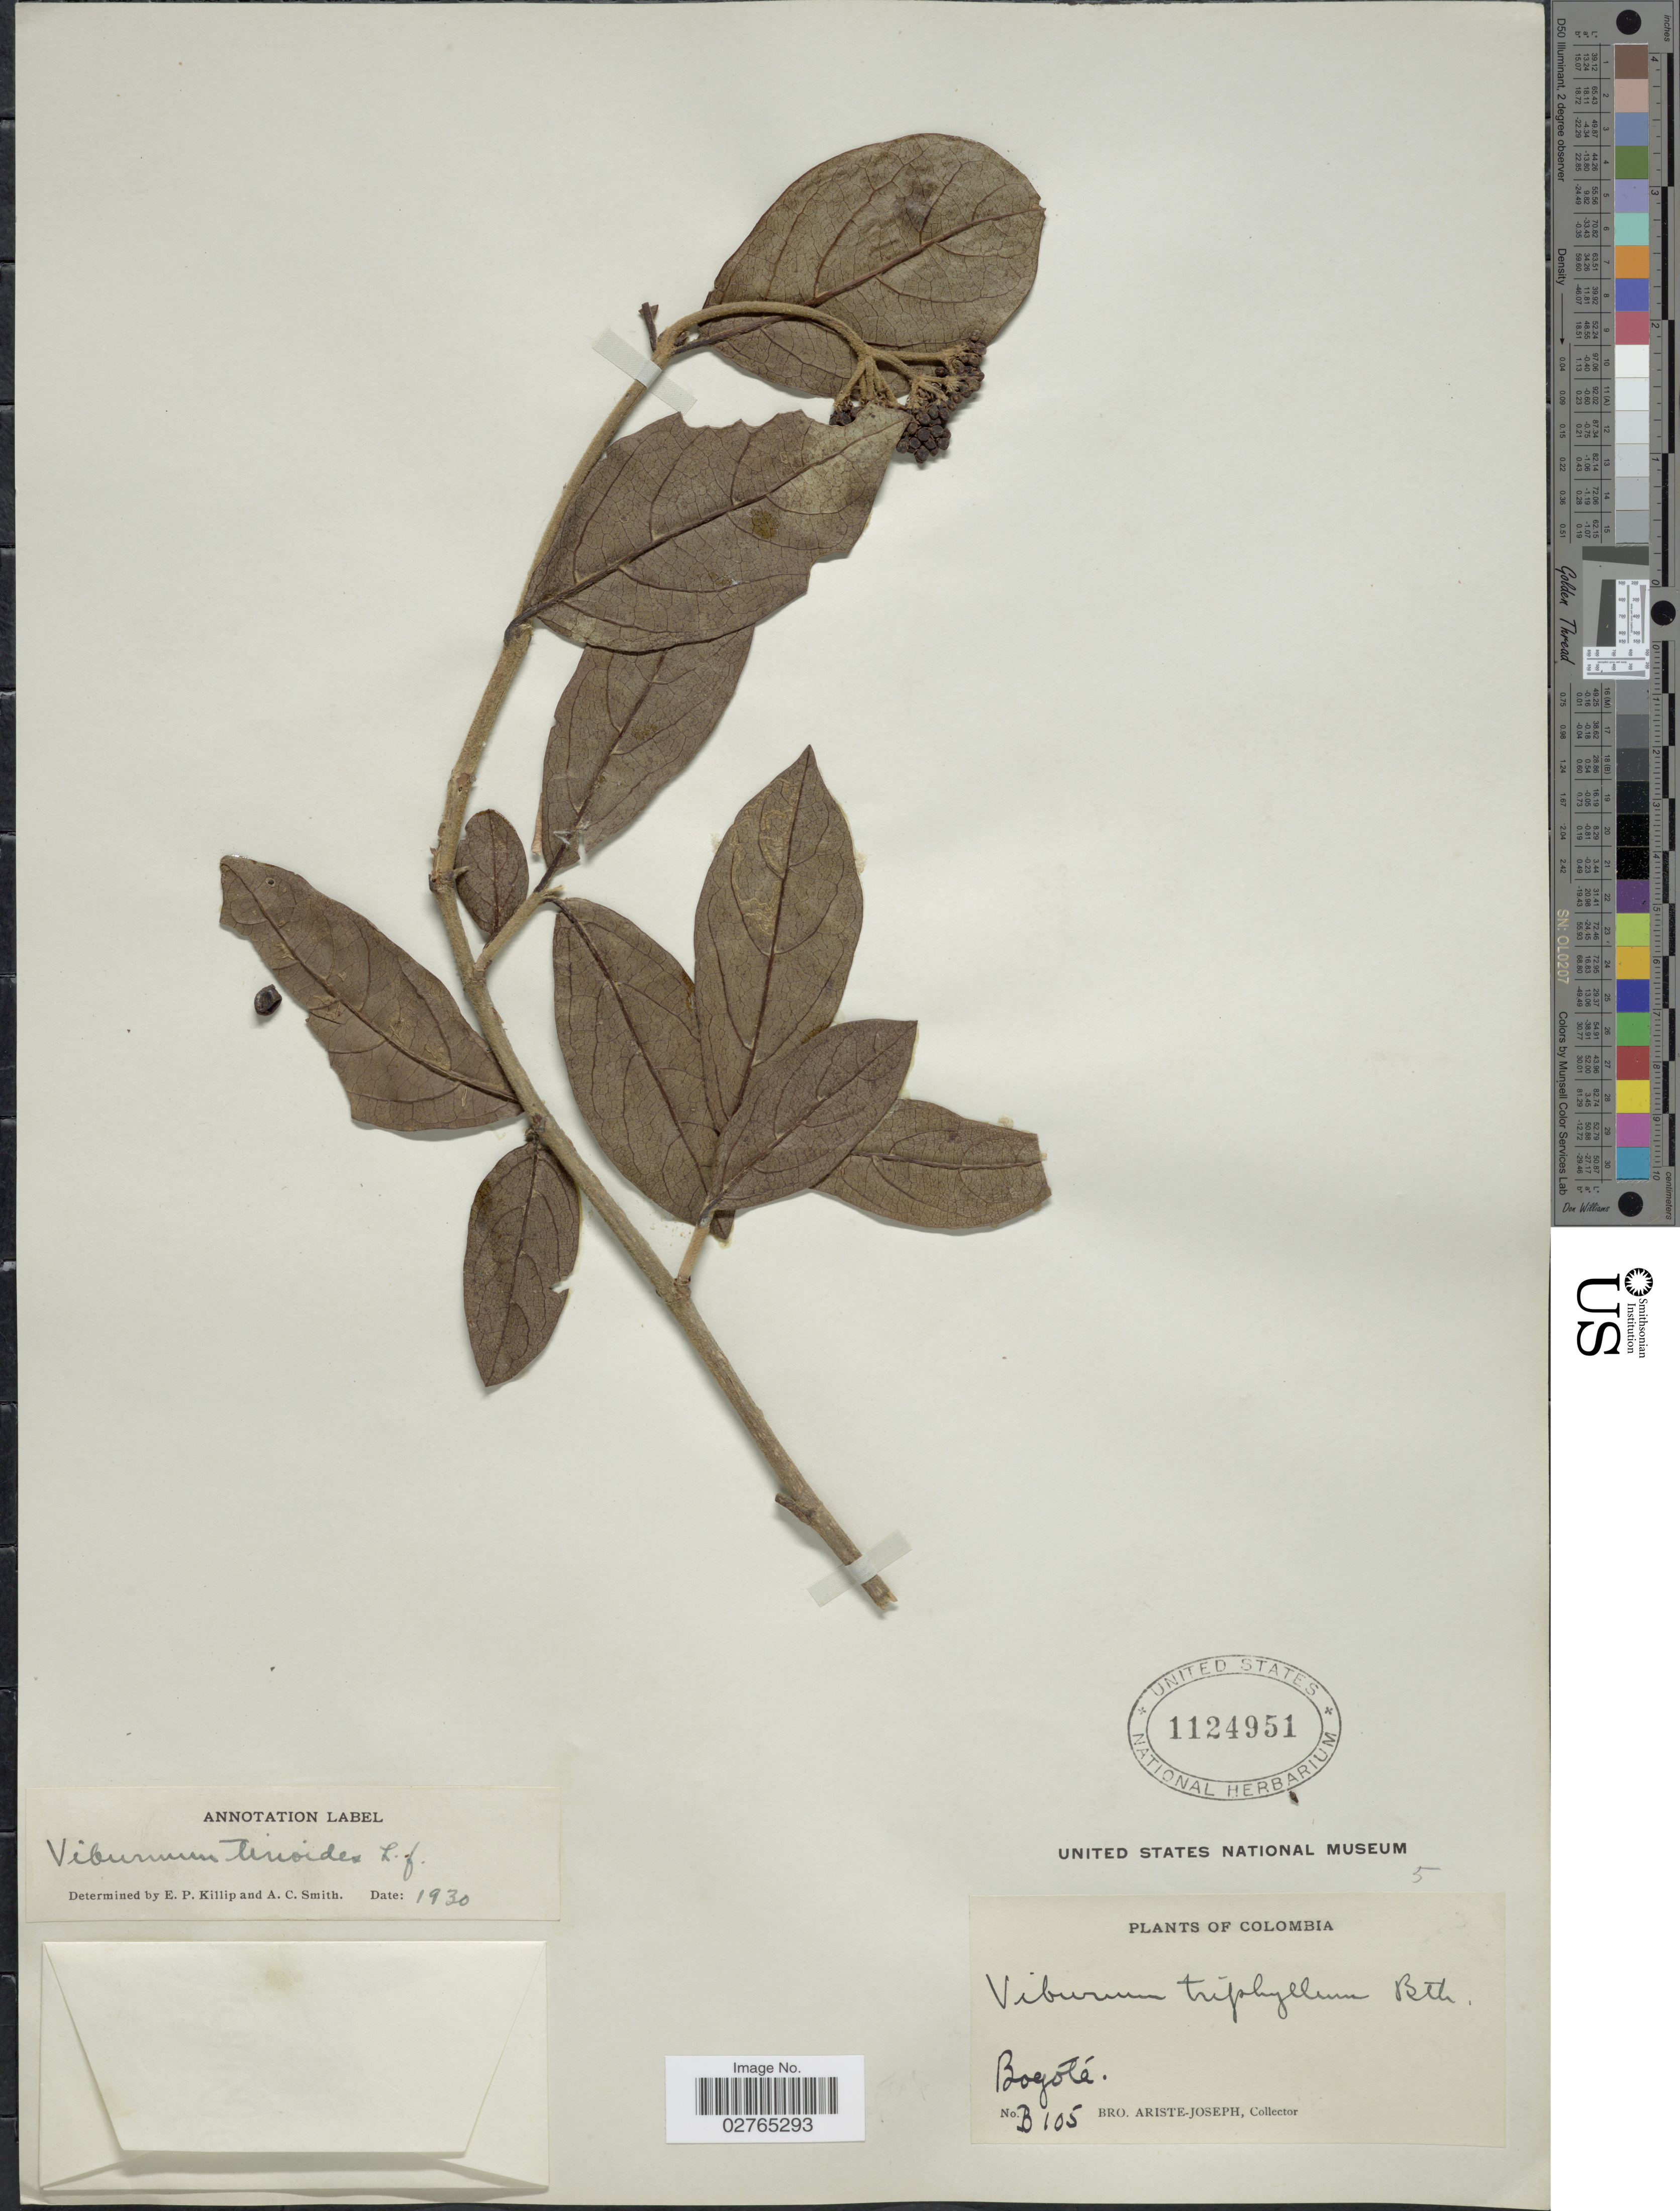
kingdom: Plantae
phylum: Tracheophyta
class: Magnoliopsida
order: Dipsacales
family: Viburnaceae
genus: Viburnum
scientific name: Viburnum tinoides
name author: L. f.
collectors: Bro. Ariste-Joseph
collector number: B105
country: Colombia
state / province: Bogota D.C.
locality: Bogotá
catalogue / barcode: US 1124951